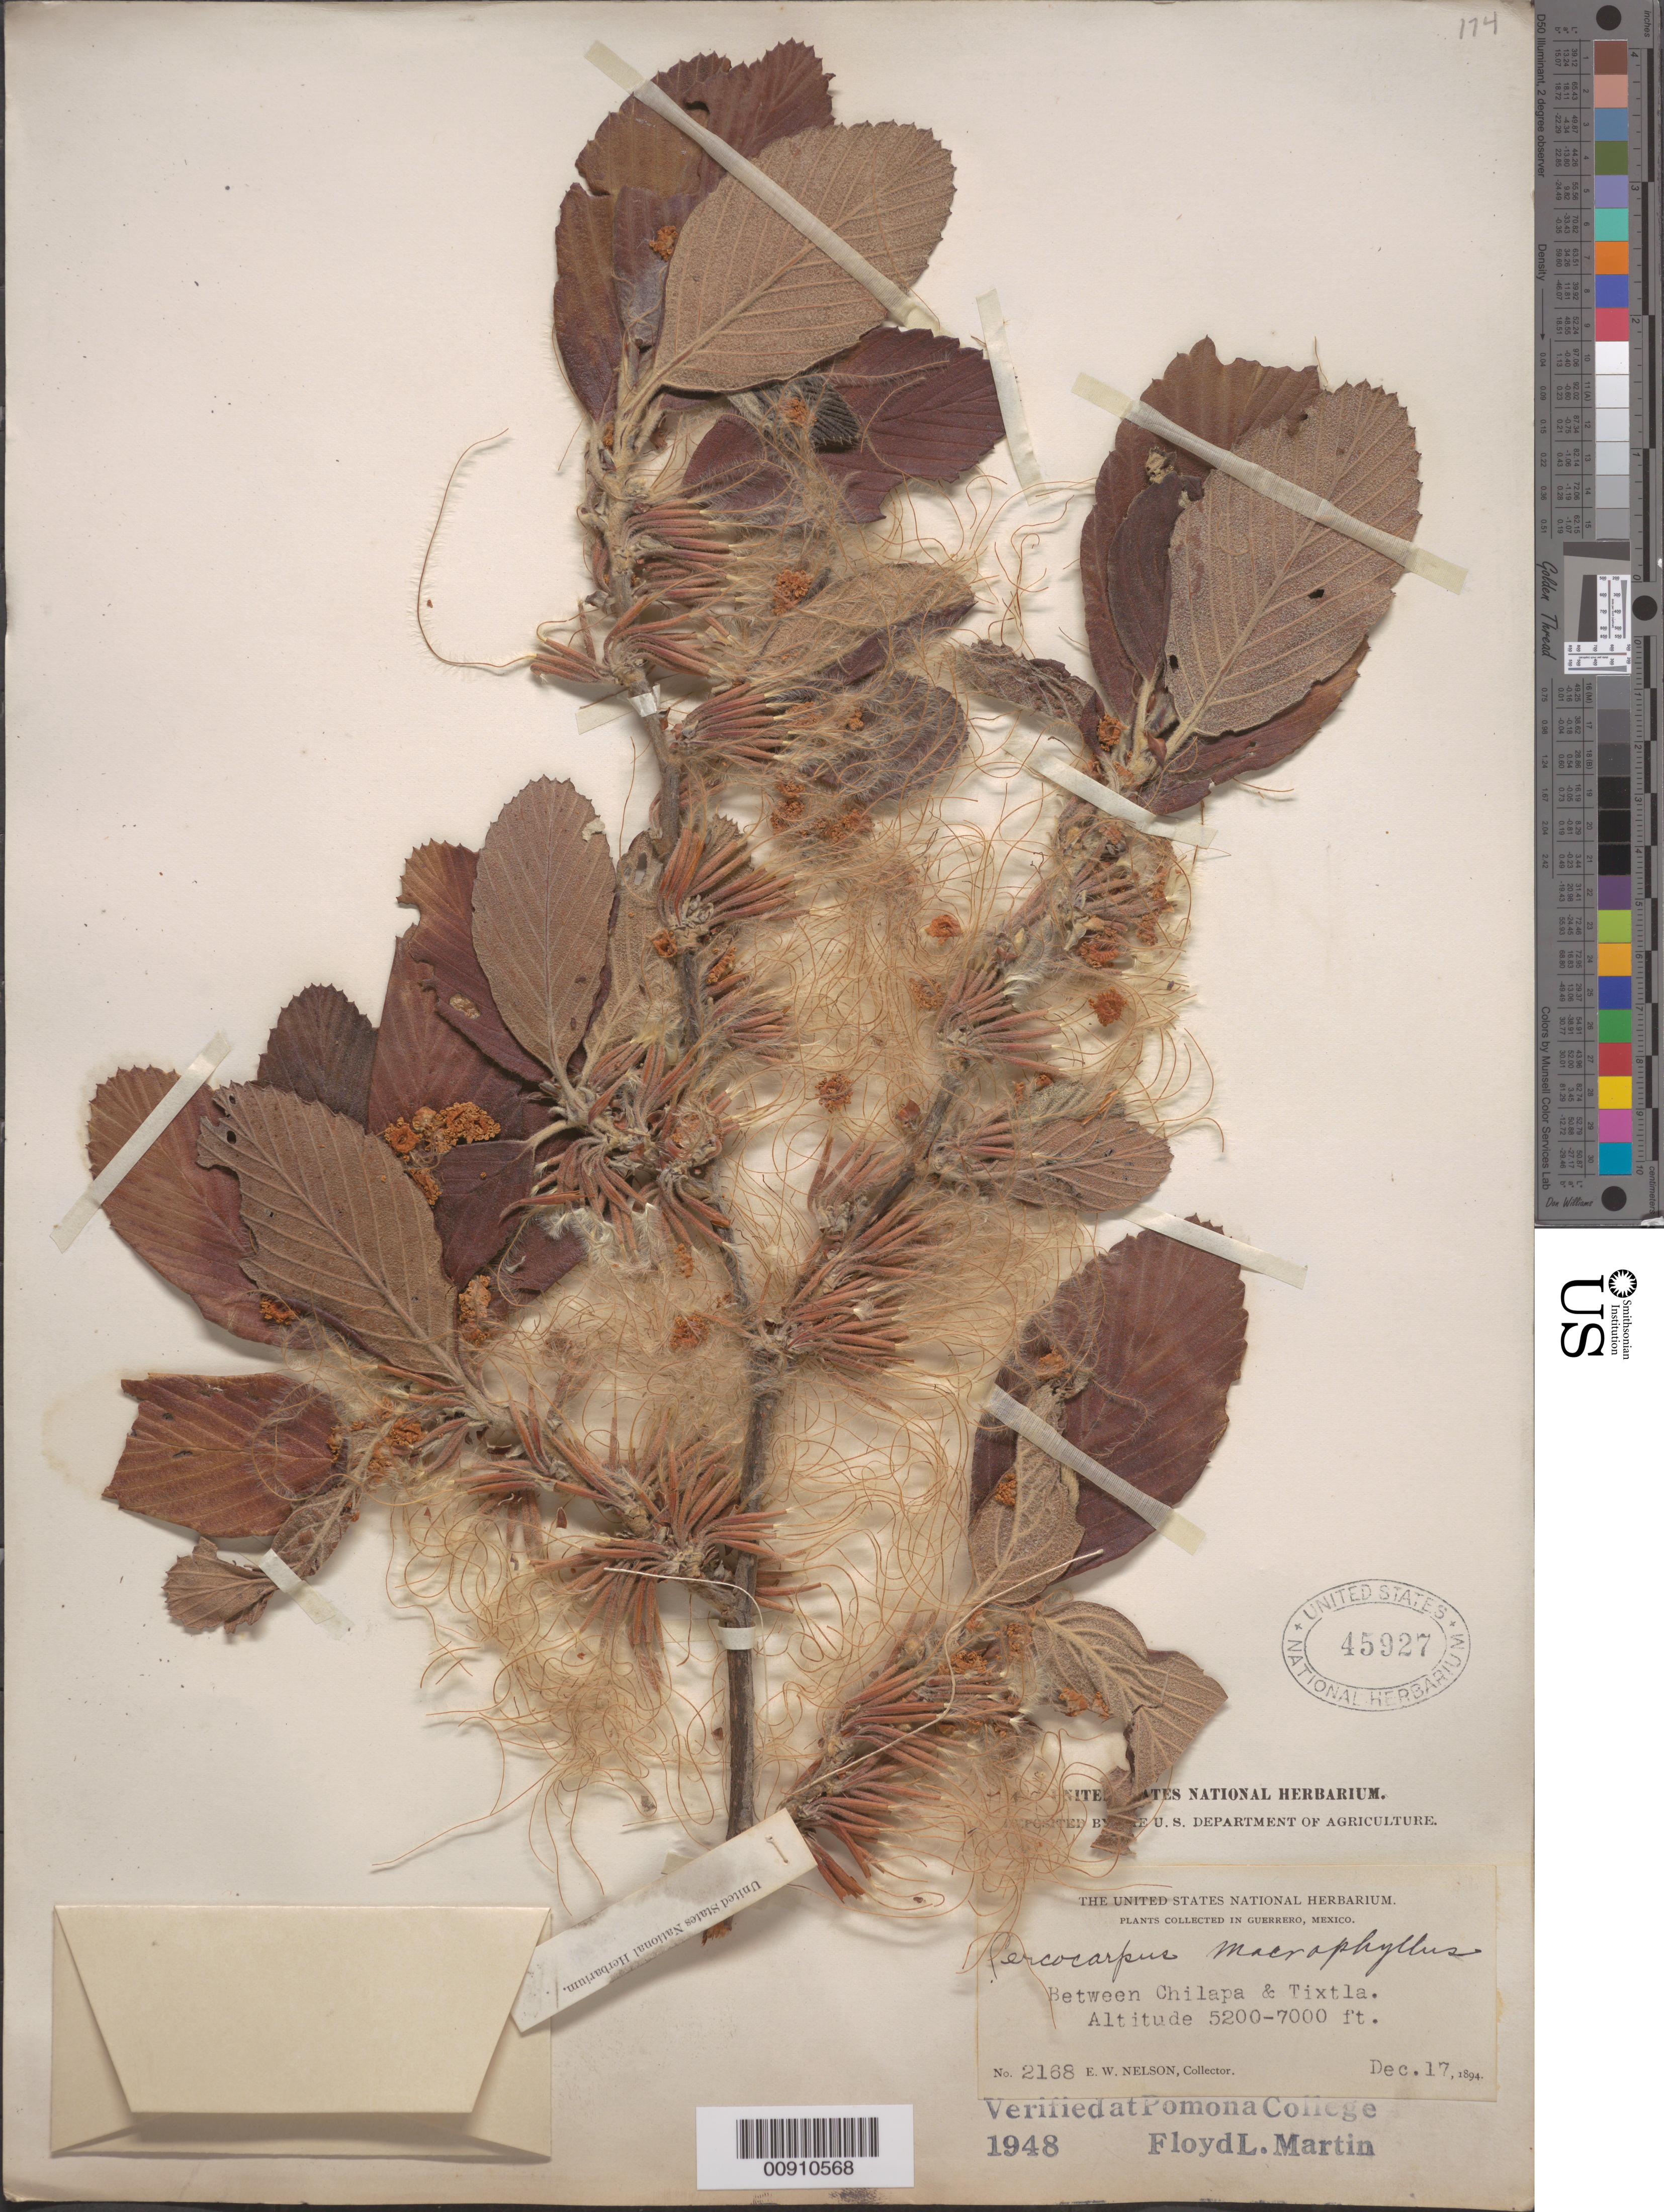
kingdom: Plantae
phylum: Tracheophyta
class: Magnoliopsida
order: Rosales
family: Rosaceae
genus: Cercocarpus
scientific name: Cercocarpus macrophyllus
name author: C.K. Schneid.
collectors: E. W. Nelson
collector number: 2168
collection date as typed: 17 Dec 1894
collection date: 1894-12-17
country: Mexico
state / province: Guerrero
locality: Between Chilapa & Tixtla.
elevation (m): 1585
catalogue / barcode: US 45927